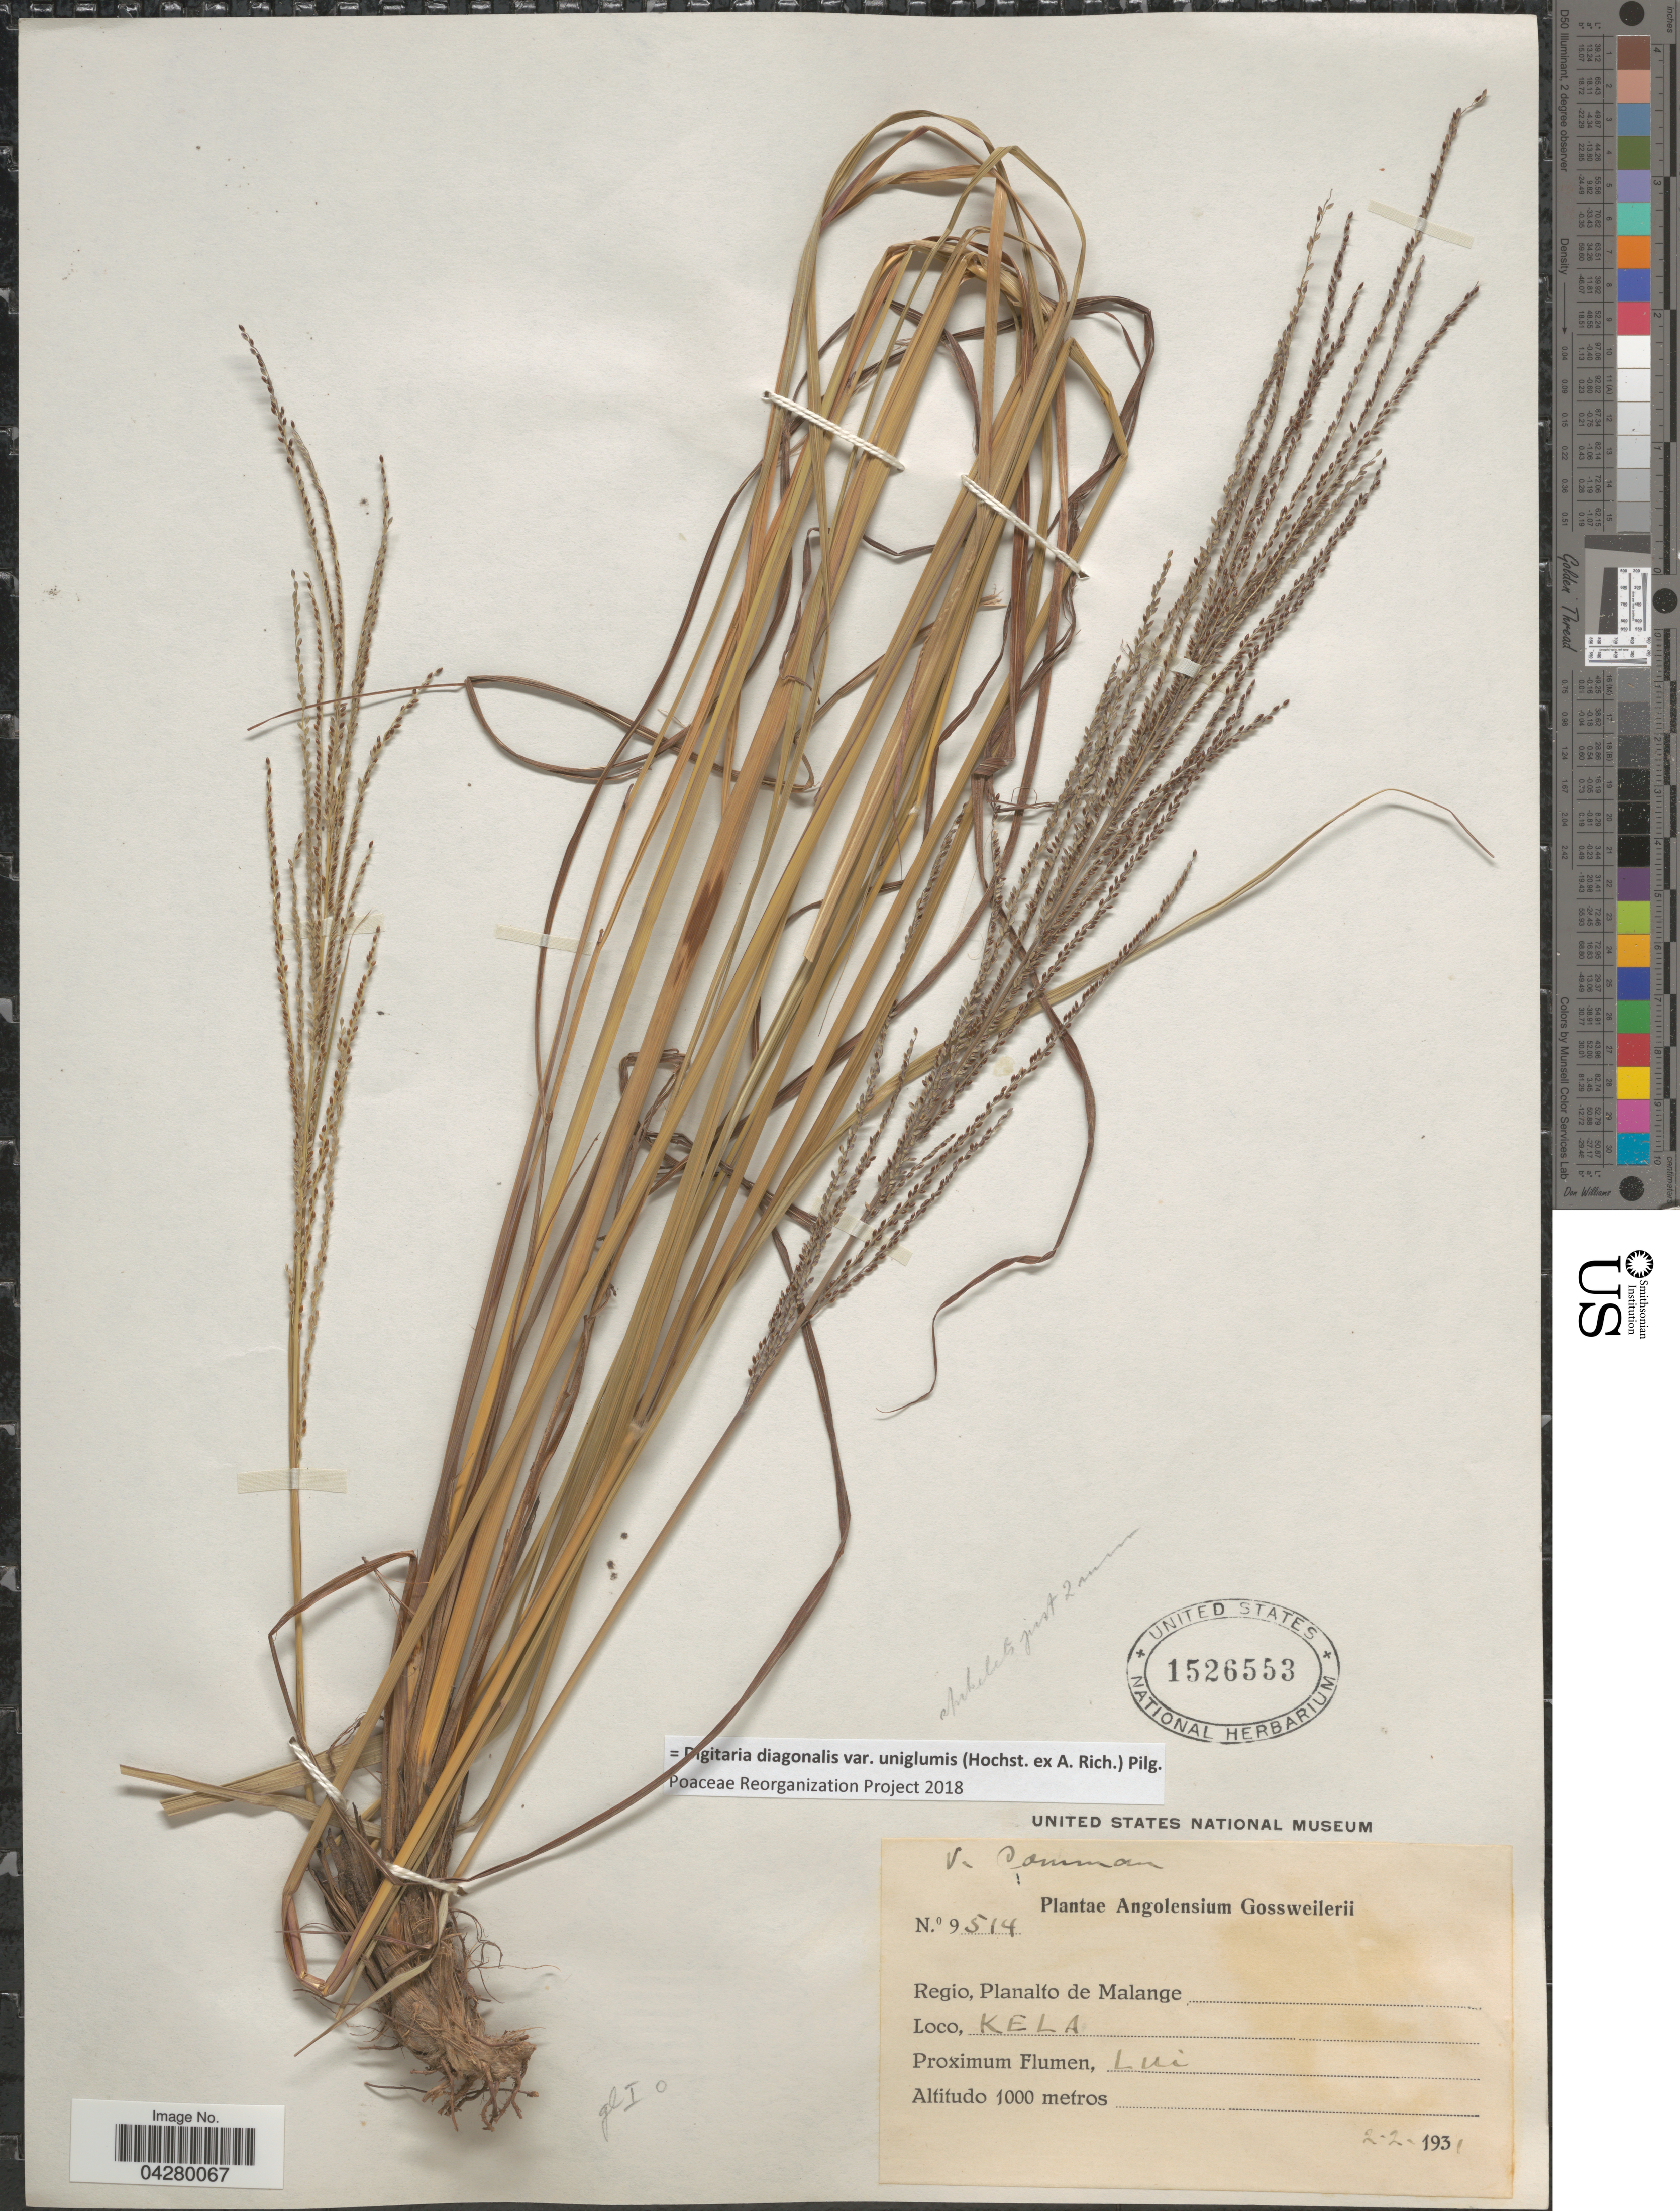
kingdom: Plantae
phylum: Tracheophyta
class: Liliopsida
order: Poales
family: Poaceae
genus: Digitaria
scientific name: Digitaria diagonalis var. uniglumis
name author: (Hochst. ex A. Rich.) Pilg.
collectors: -. Gossweiler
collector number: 9514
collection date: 1931-02-02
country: Angola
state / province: Malange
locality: Regio, Planalto de Malange. Kela. Proximum Flumen, Lui.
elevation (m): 1000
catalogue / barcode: US 1526553